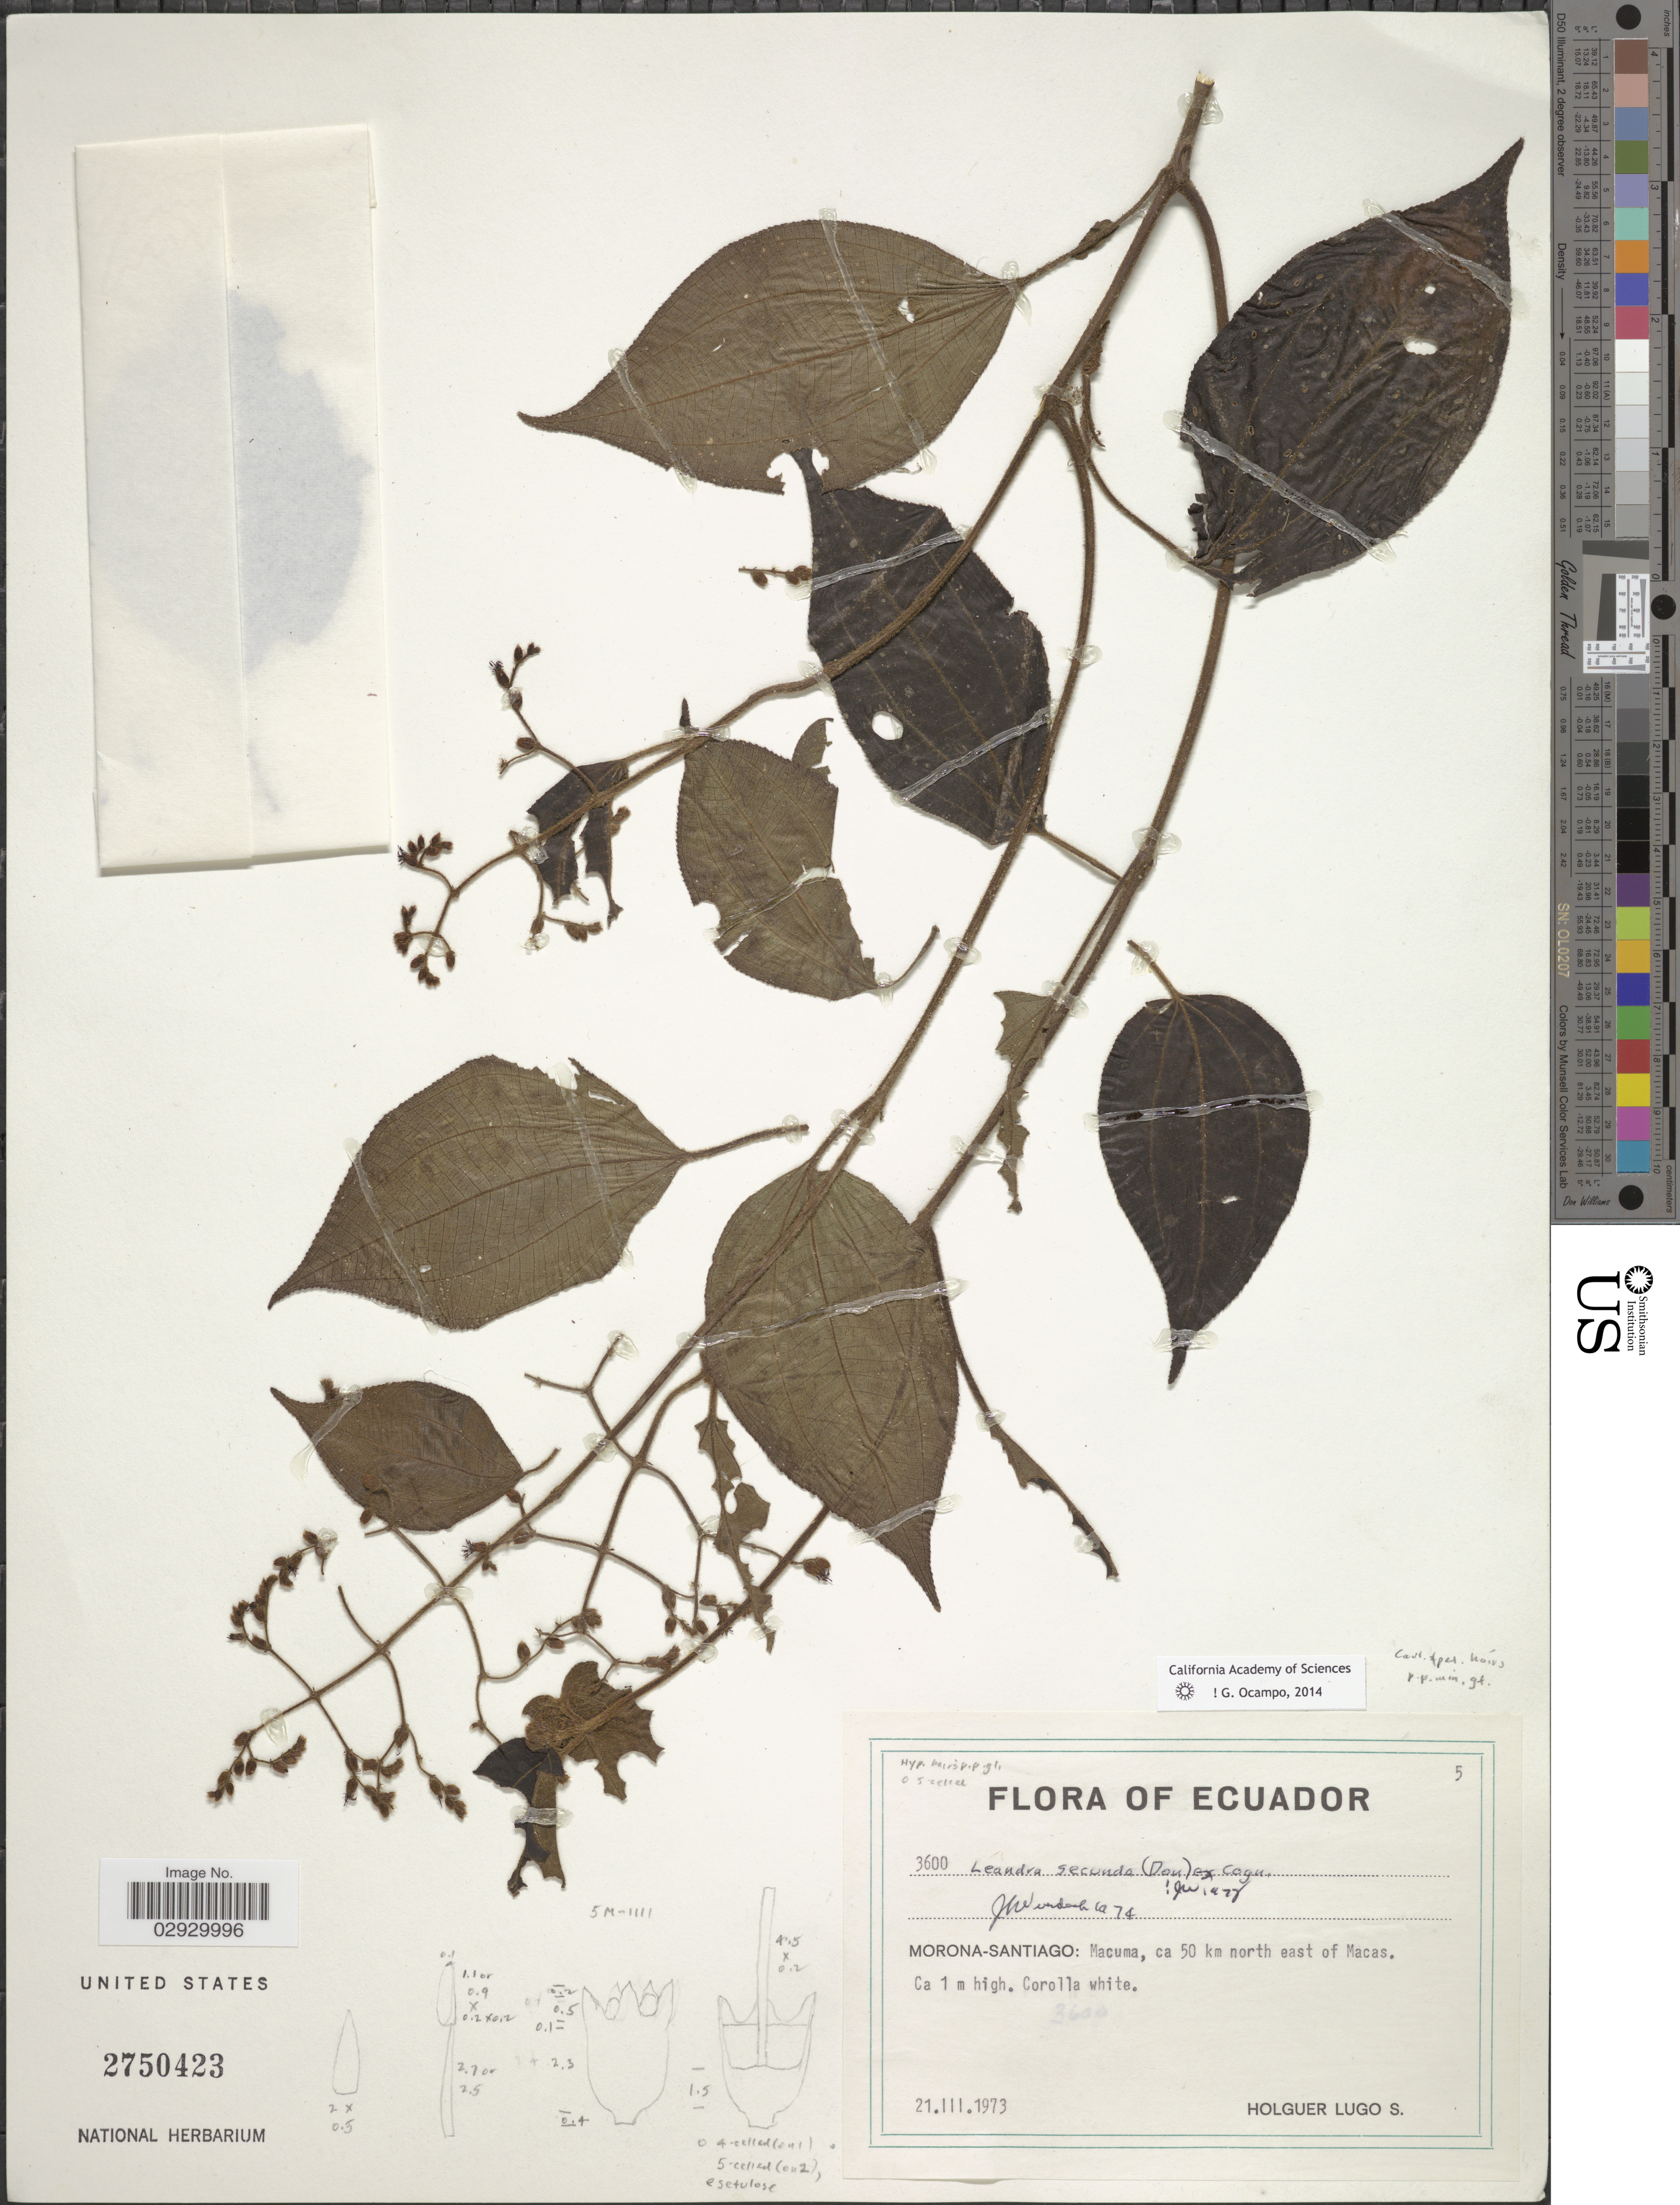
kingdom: Plantae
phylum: Tracheophyta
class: Magnoliopsida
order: Myrtales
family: Melastomataceae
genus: Leandra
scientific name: Leandra secunda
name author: (D. Don) Cogn.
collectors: H. Lugo S.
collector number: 3600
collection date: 1973-03-21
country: Ecuador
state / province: Morona-Santiago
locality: Macuma, ca 50 km north east of Macas.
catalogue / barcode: US 2750423